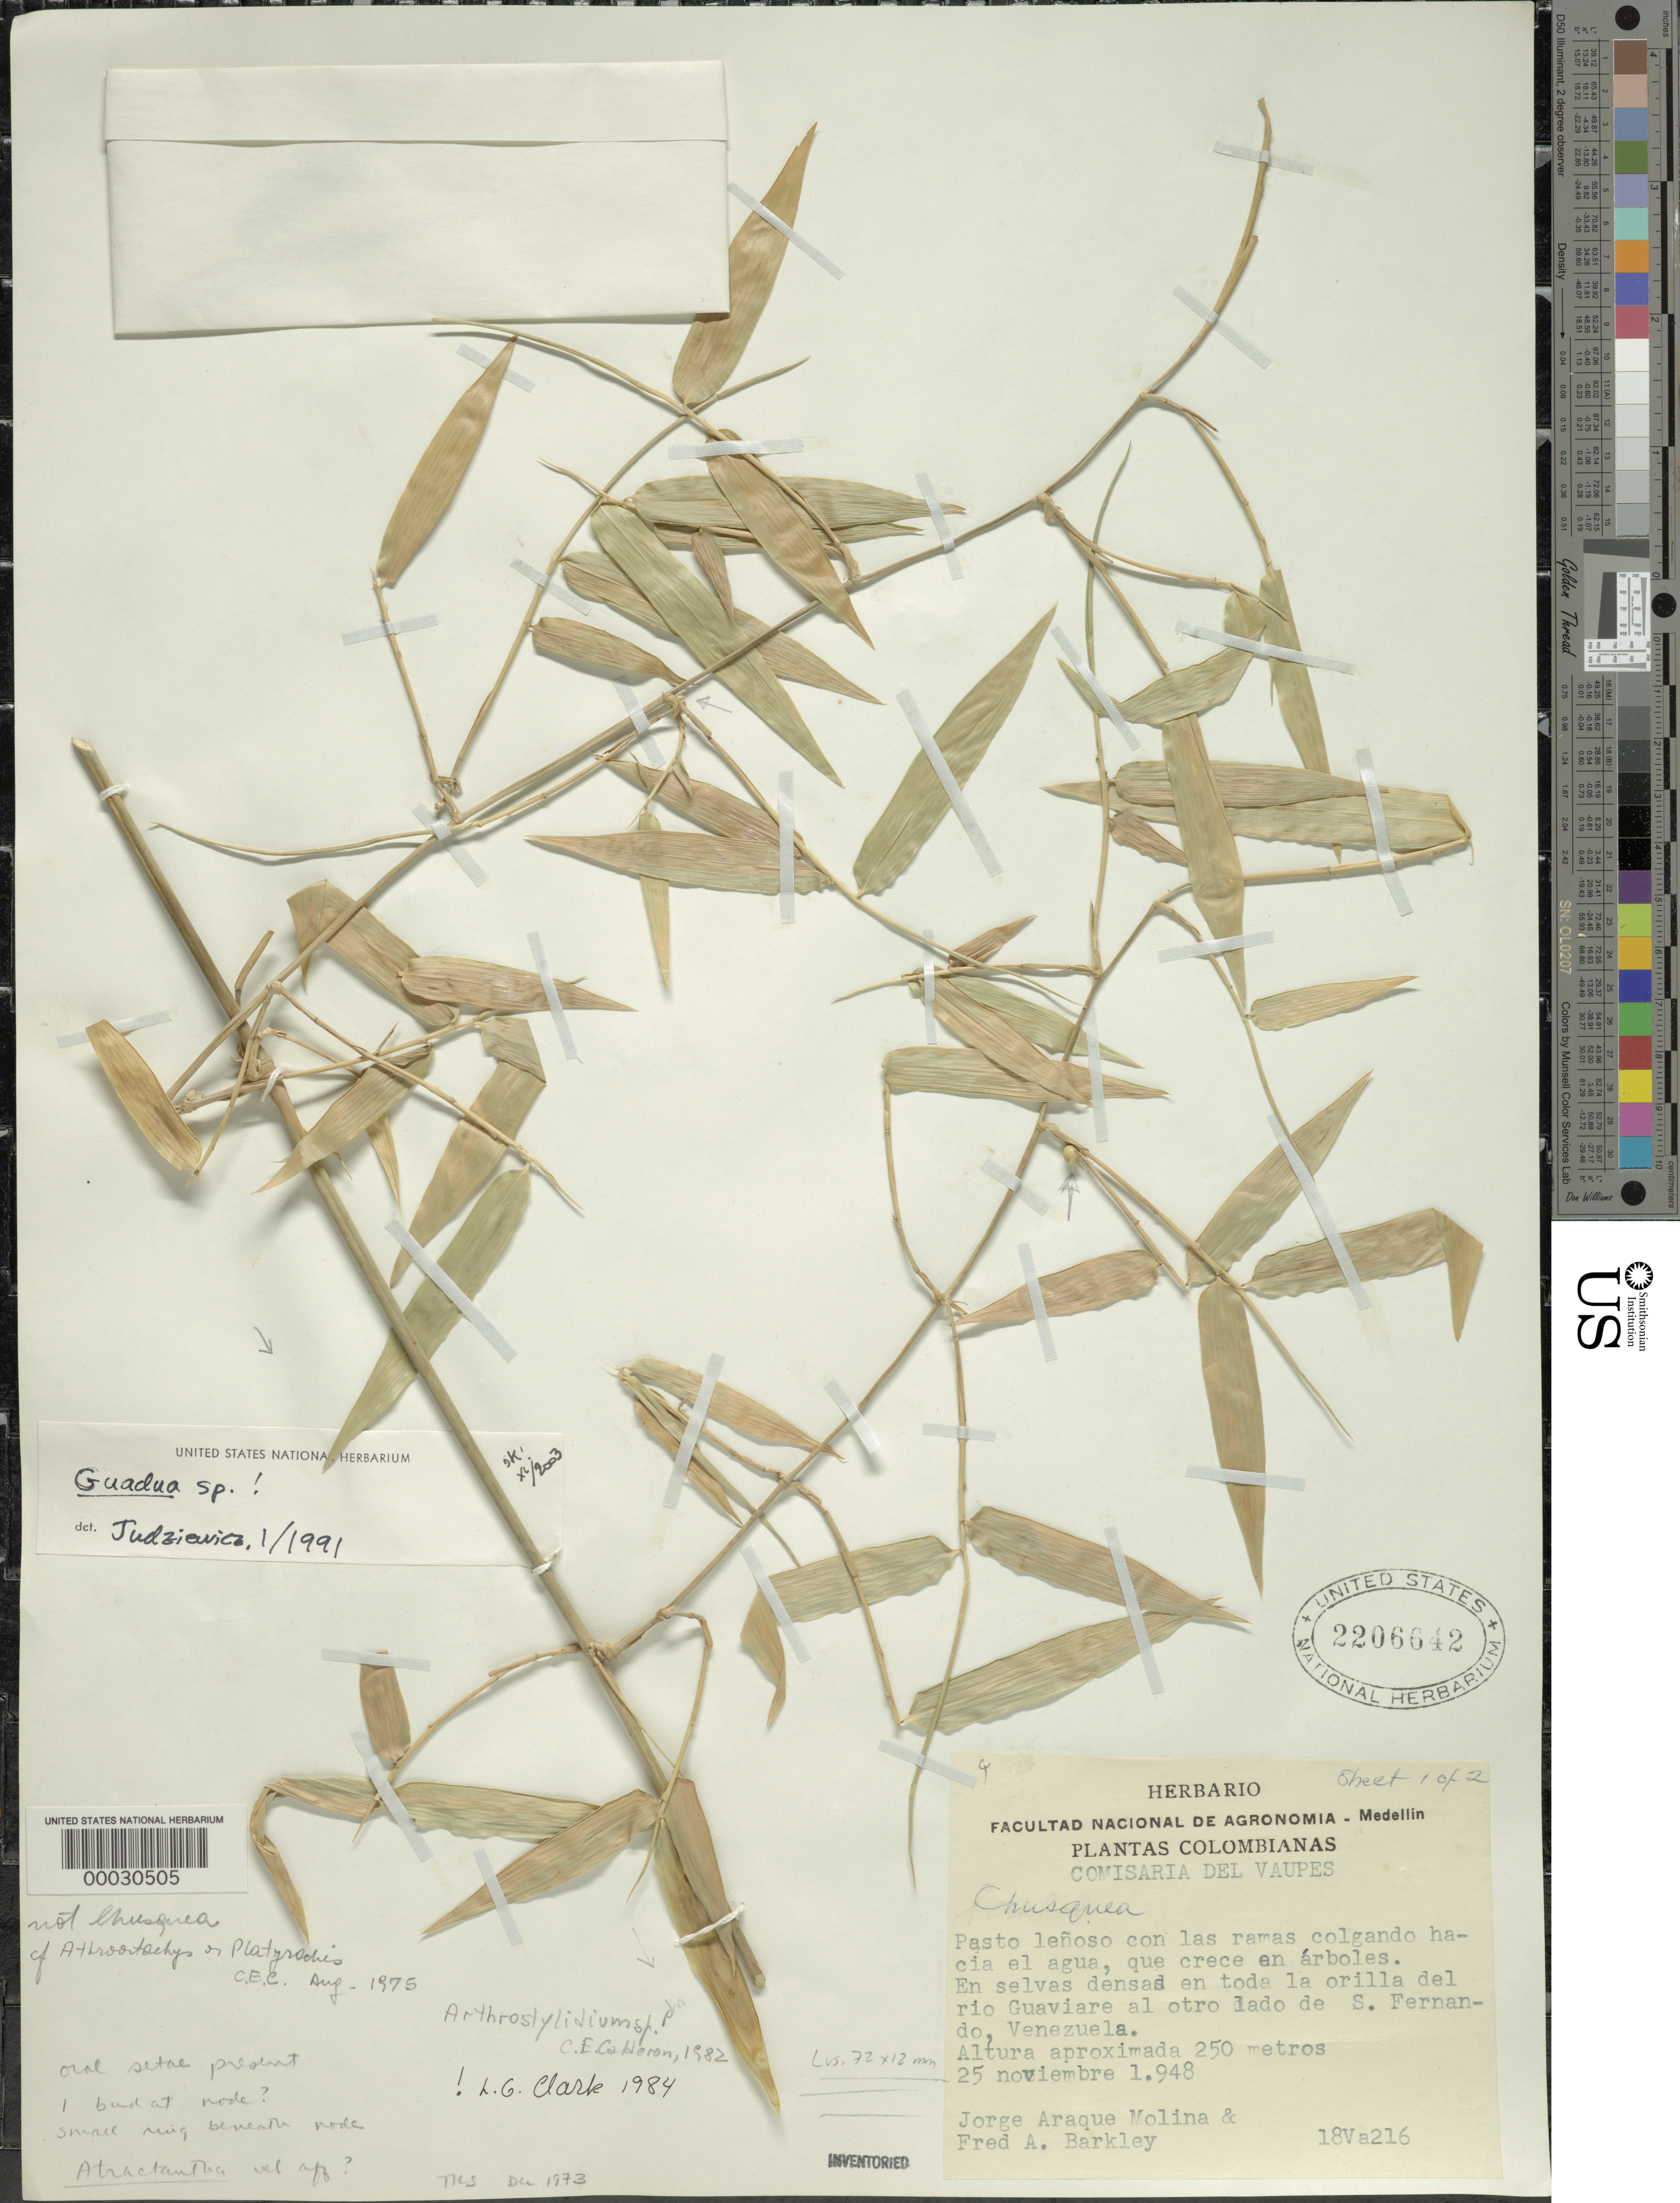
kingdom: Plantae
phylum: Tracheophyta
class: Liliopsida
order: Poales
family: Poaceae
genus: Guadua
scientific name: Guadua sp.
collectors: J. Araque Molina & F. A. Barkley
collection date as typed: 25 Nov 1948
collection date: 1948-11-25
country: Colombia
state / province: Vaupés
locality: On each side of the Rio Guaviare, to another side of San Fernando, Venezuela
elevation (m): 250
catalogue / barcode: US 2206642